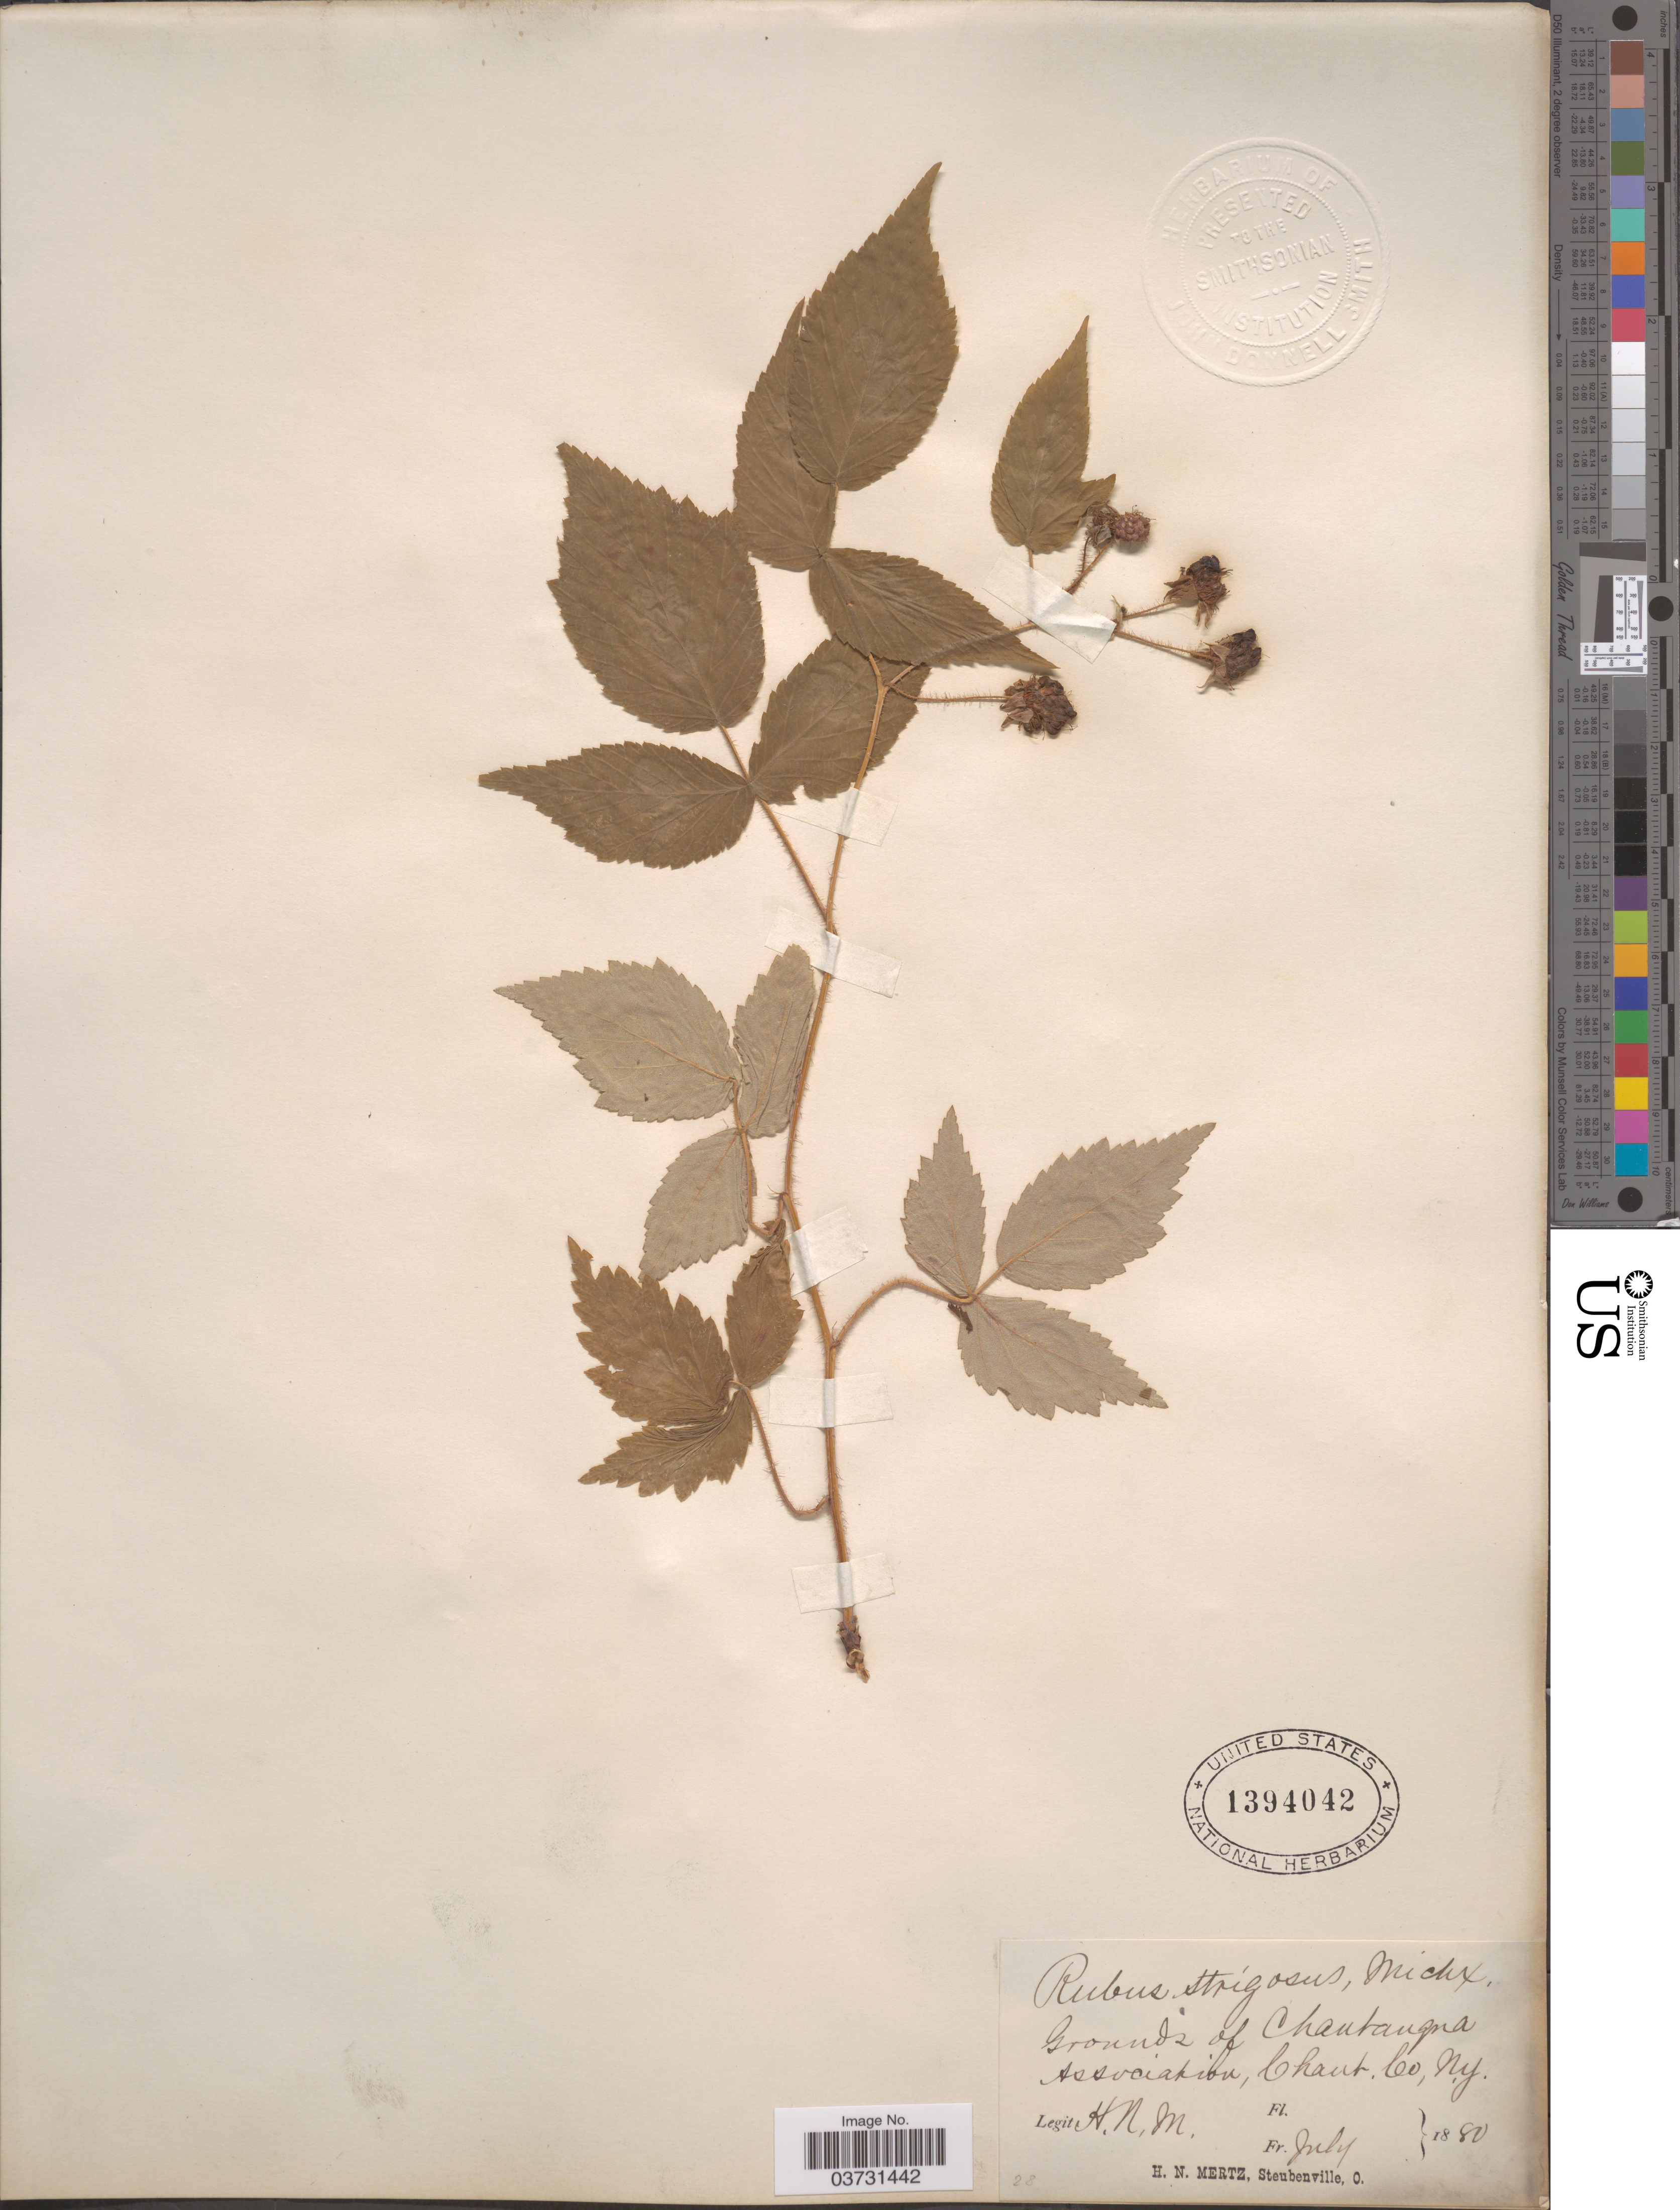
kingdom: Plantae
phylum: Tracheophyta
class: Magnoliopsida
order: Rosales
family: Rosaceae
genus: Rubus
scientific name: Rubus strigosus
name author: Michx.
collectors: H. Mertz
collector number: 28?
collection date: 1880-07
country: United States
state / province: New York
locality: Grounds of Chautauqua Association, Chaut. Co.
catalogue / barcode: US 1394042